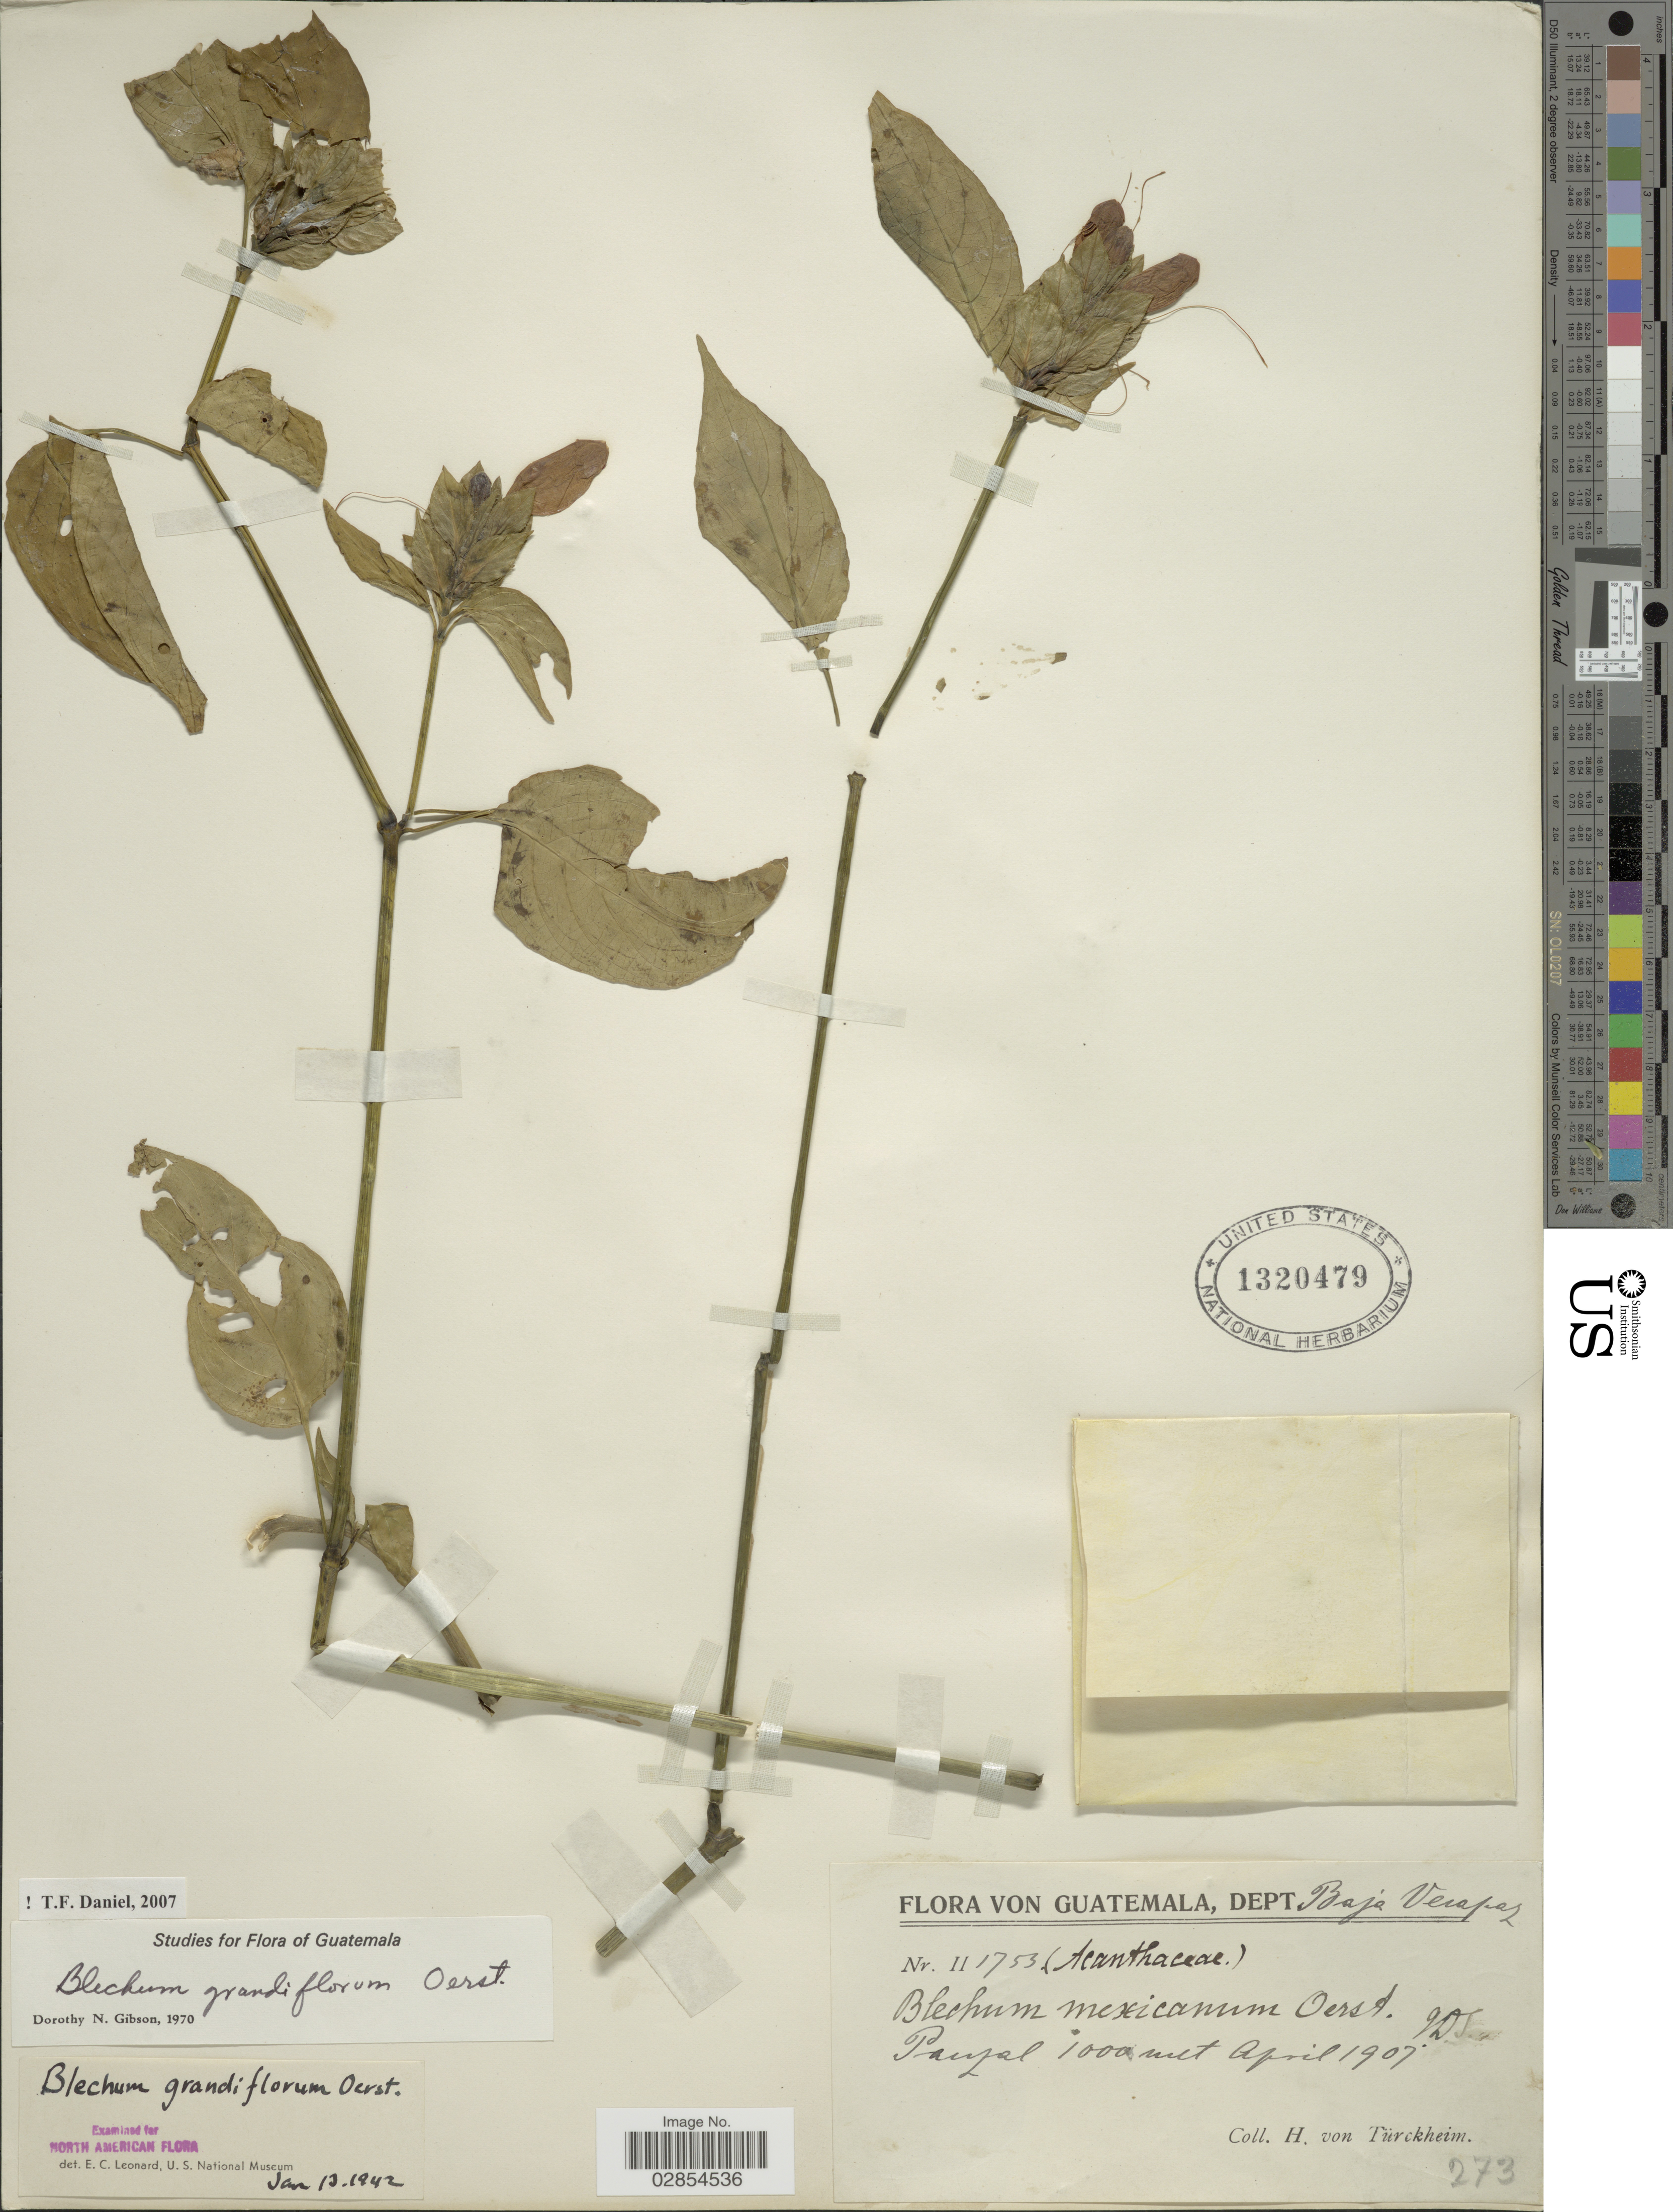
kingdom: Plantae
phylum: Tracheophyta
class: Magnoliopsida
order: Lamiales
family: Acanthaceae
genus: Blechum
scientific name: Blechum grandiflorum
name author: Oerst.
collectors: H. von Türckheim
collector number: II1753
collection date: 1907-04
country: Guatemala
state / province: Baja Verapaz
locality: Dept. Baja Verapaz. Pauzal.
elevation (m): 1000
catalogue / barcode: US 1320479